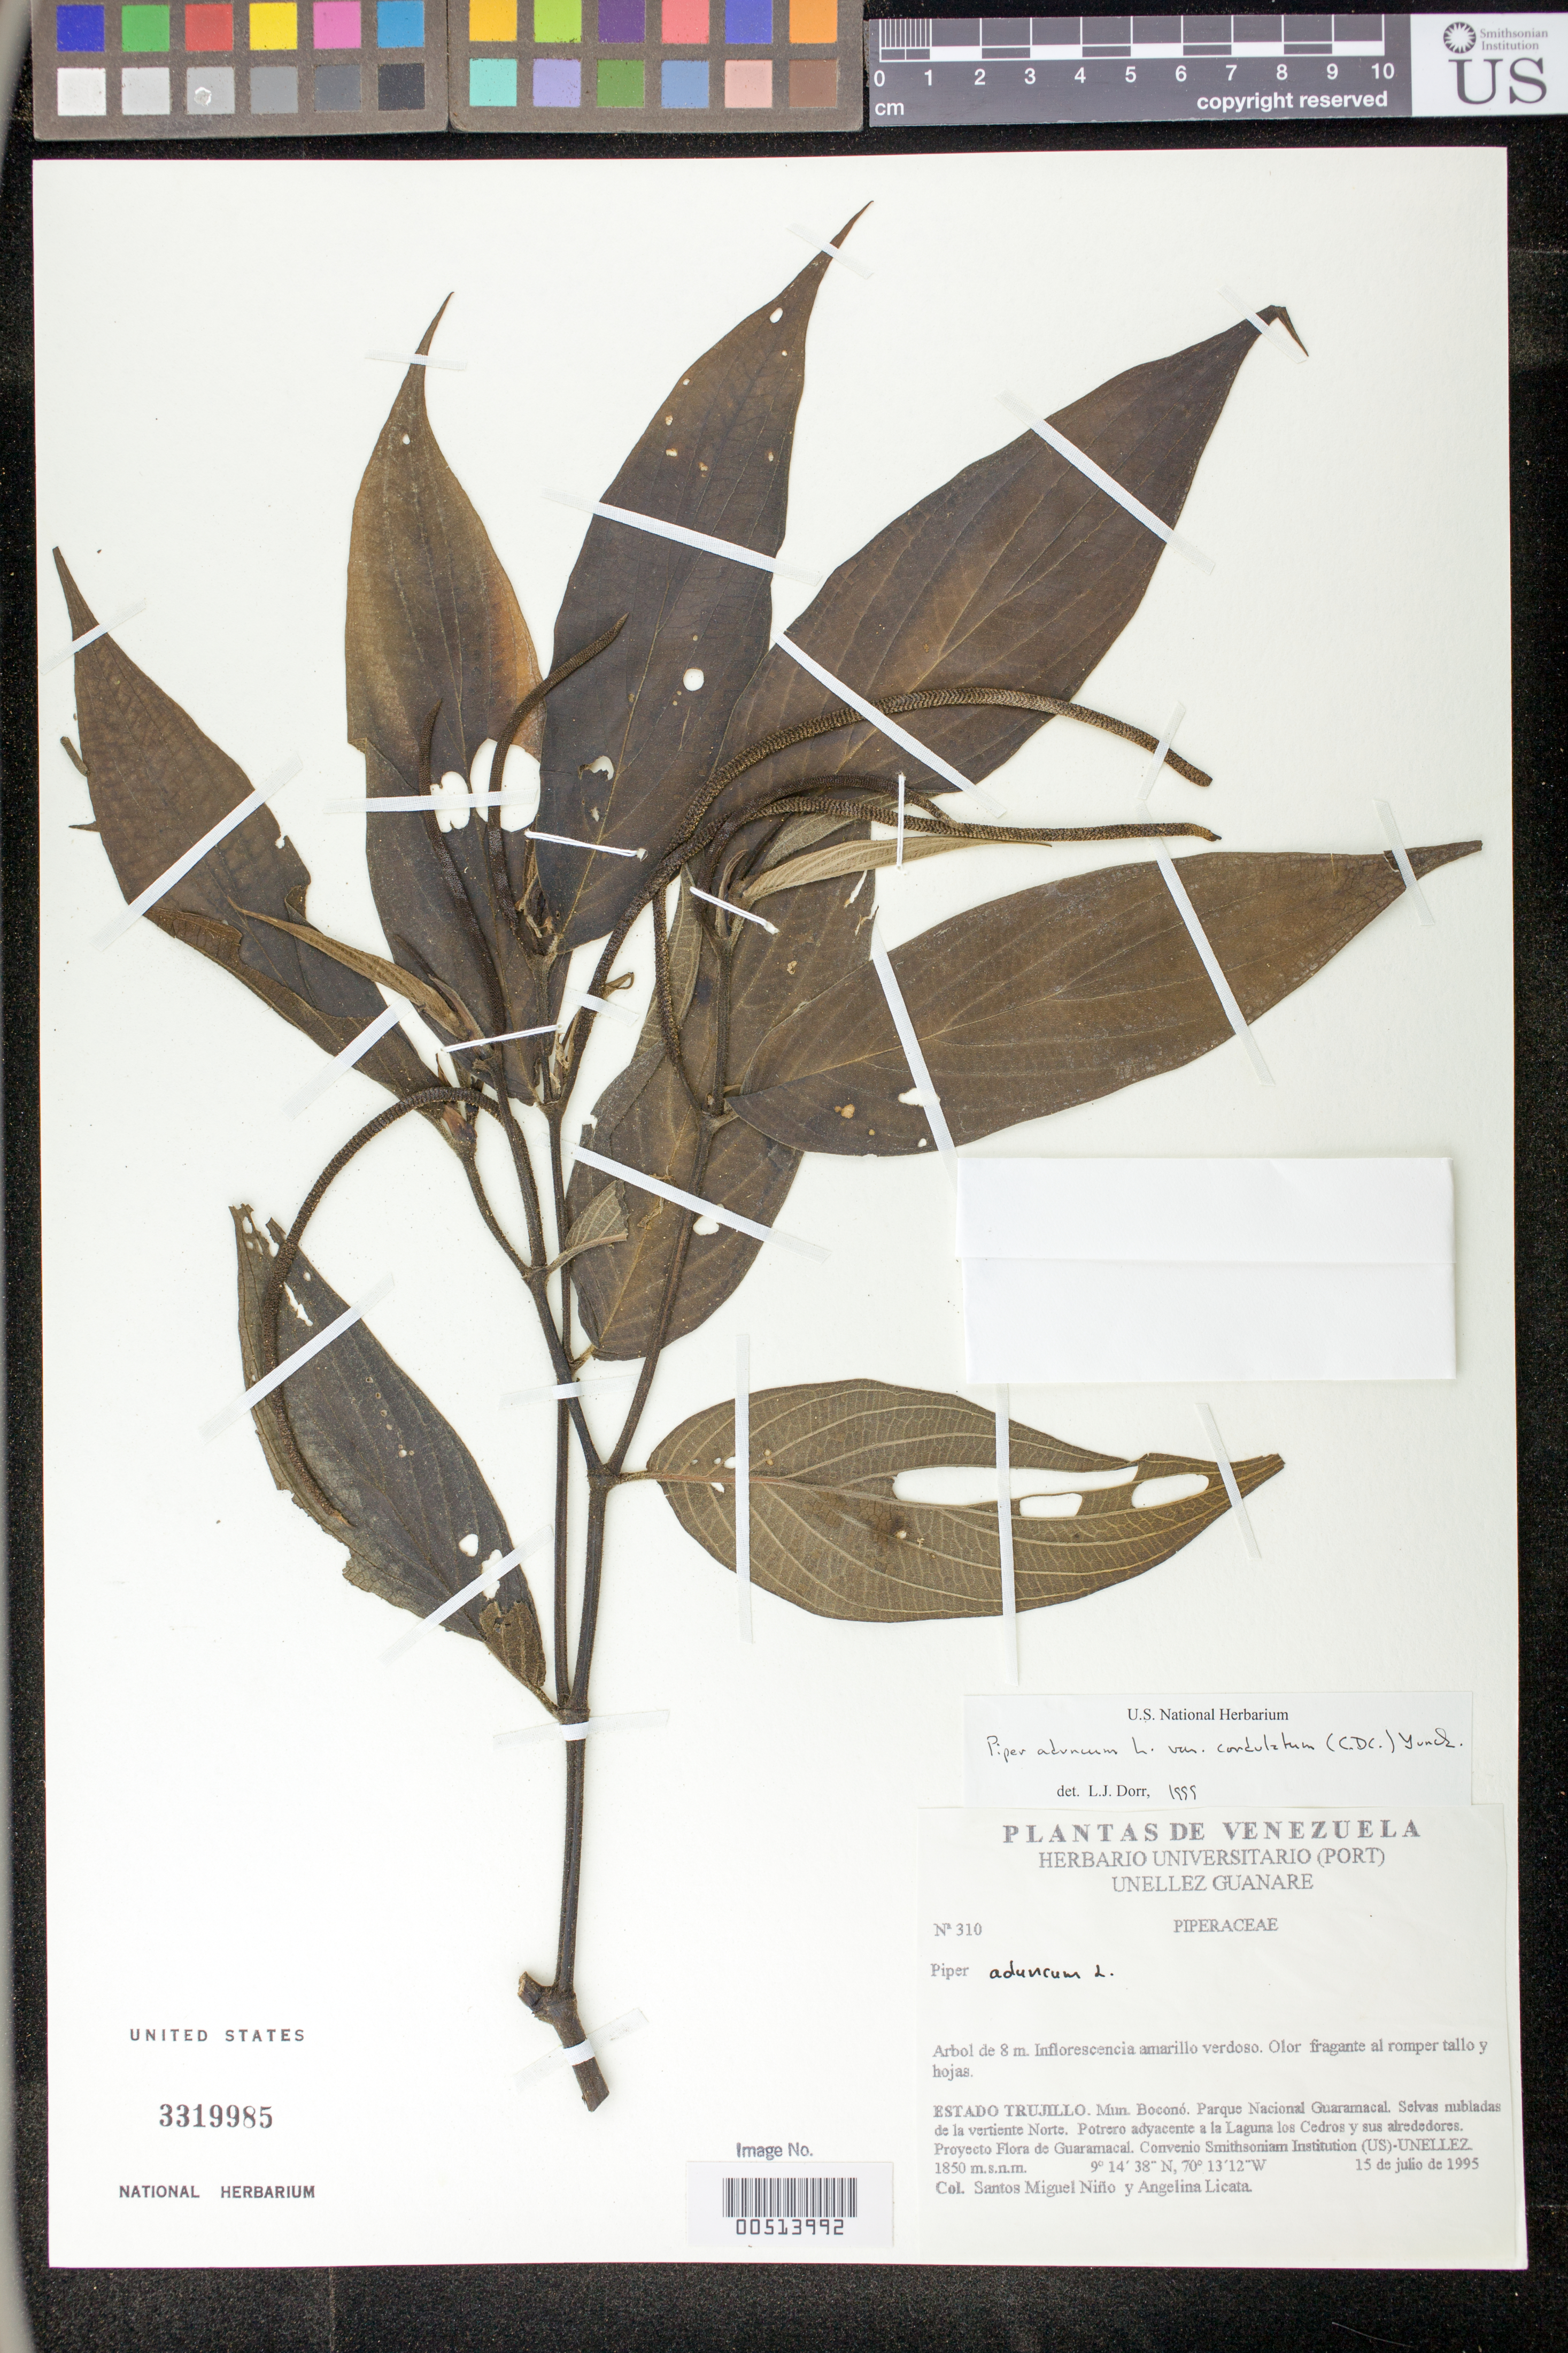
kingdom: Plantae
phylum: Tracheophyta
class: Magnoliopsida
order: Piperales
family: Piperaceae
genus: Piper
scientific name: Piper aduncum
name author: L.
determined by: Dorr, L. J., (BOT), Smithsonian Institution - National Museum of Natural History (UNITED STATES)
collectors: S. M. Niño & A. Licata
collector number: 310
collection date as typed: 15 Jul 1995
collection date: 1995-07-15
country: Venezuela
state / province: Trujillo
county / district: Boconó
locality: Parque Nacional Guaramacal, potrero adyacente a la Laguna de Los Cedros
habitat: Selvas nubladas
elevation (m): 1850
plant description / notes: PORT, US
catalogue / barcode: US 3319985